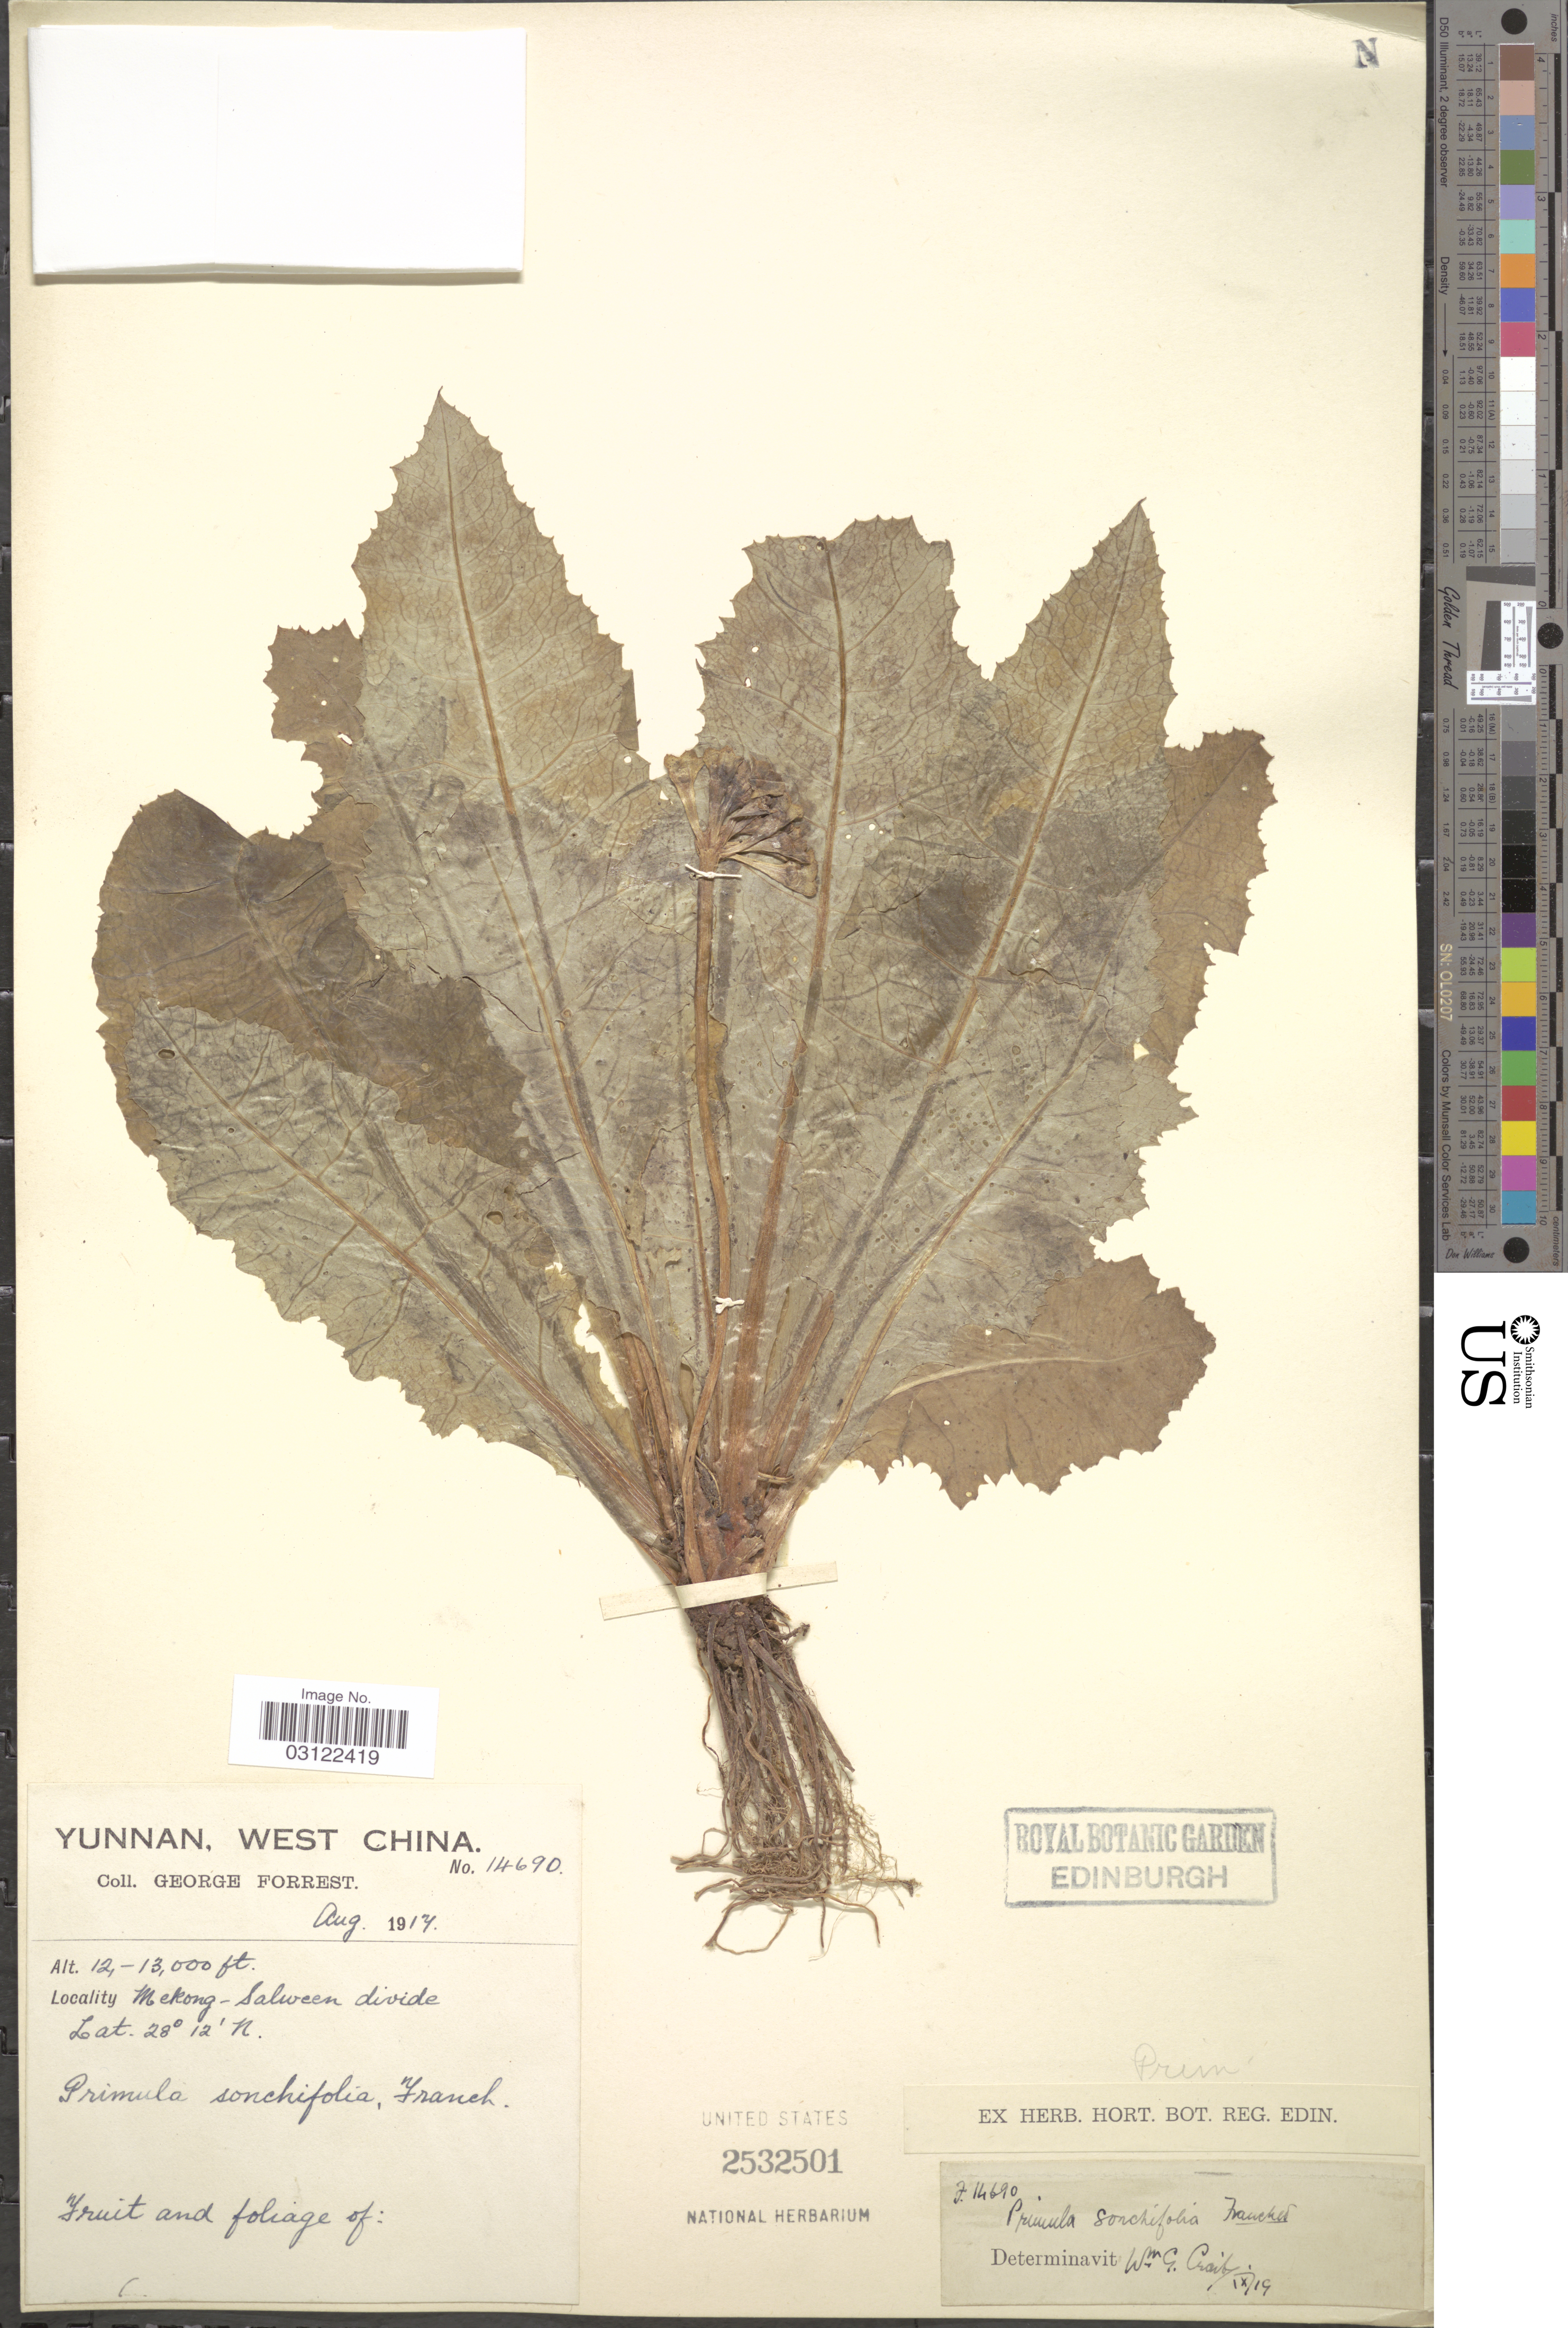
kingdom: Plantae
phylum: Tracheophyta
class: Magnoliopsida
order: Ericales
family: Primulaceae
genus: Primula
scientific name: Primula sonchifolia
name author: Franch.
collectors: G. Forrest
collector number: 14690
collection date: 1917-08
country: China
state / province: Yunnan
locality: West China. Mekong-Salween divide.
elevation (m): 3658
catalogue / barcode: US 2532501